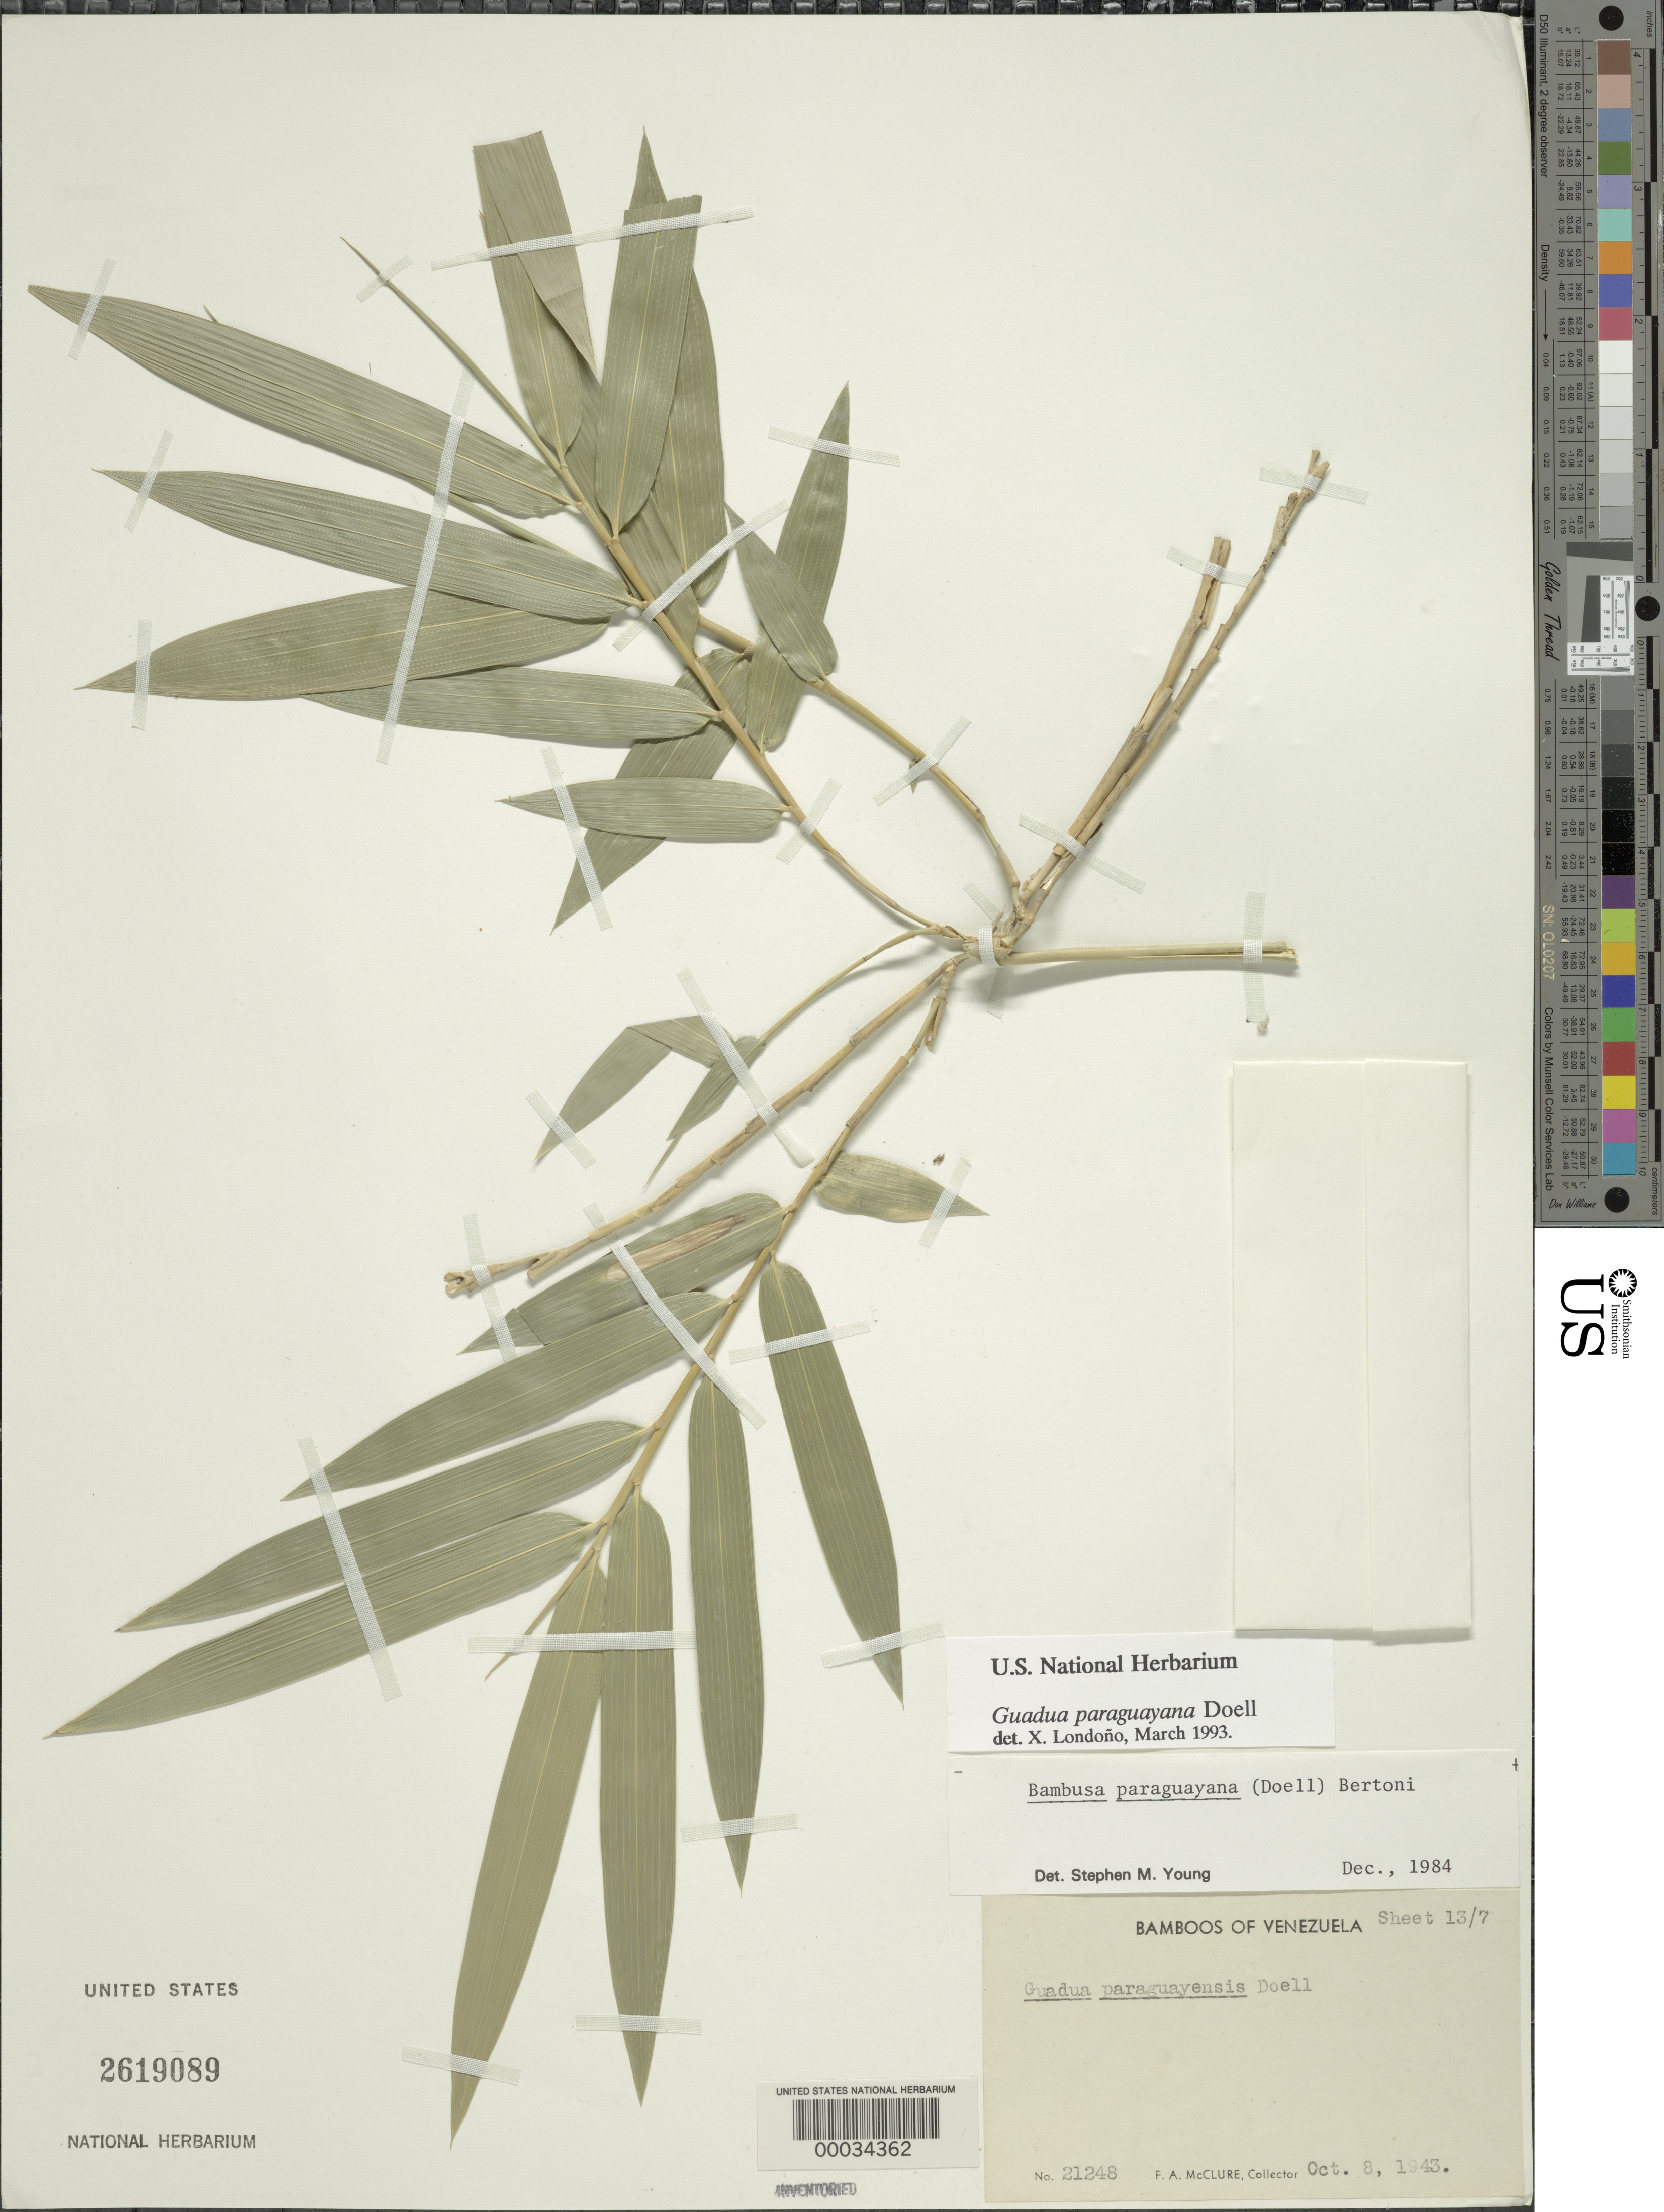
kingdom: Plantae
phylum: Tracheophyta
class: Liliopsida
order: Poales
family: Poaceae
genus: Guadua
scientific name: Guadua paraguayana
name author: Döll in Mart.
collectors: F. A. McClure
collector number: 21248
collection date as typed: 08 Oct 1943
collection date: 1943-10-08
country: Venezuela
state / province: Distrito Federal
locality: Piedra rajada, ciudad bolivar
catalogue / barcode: US 2619089